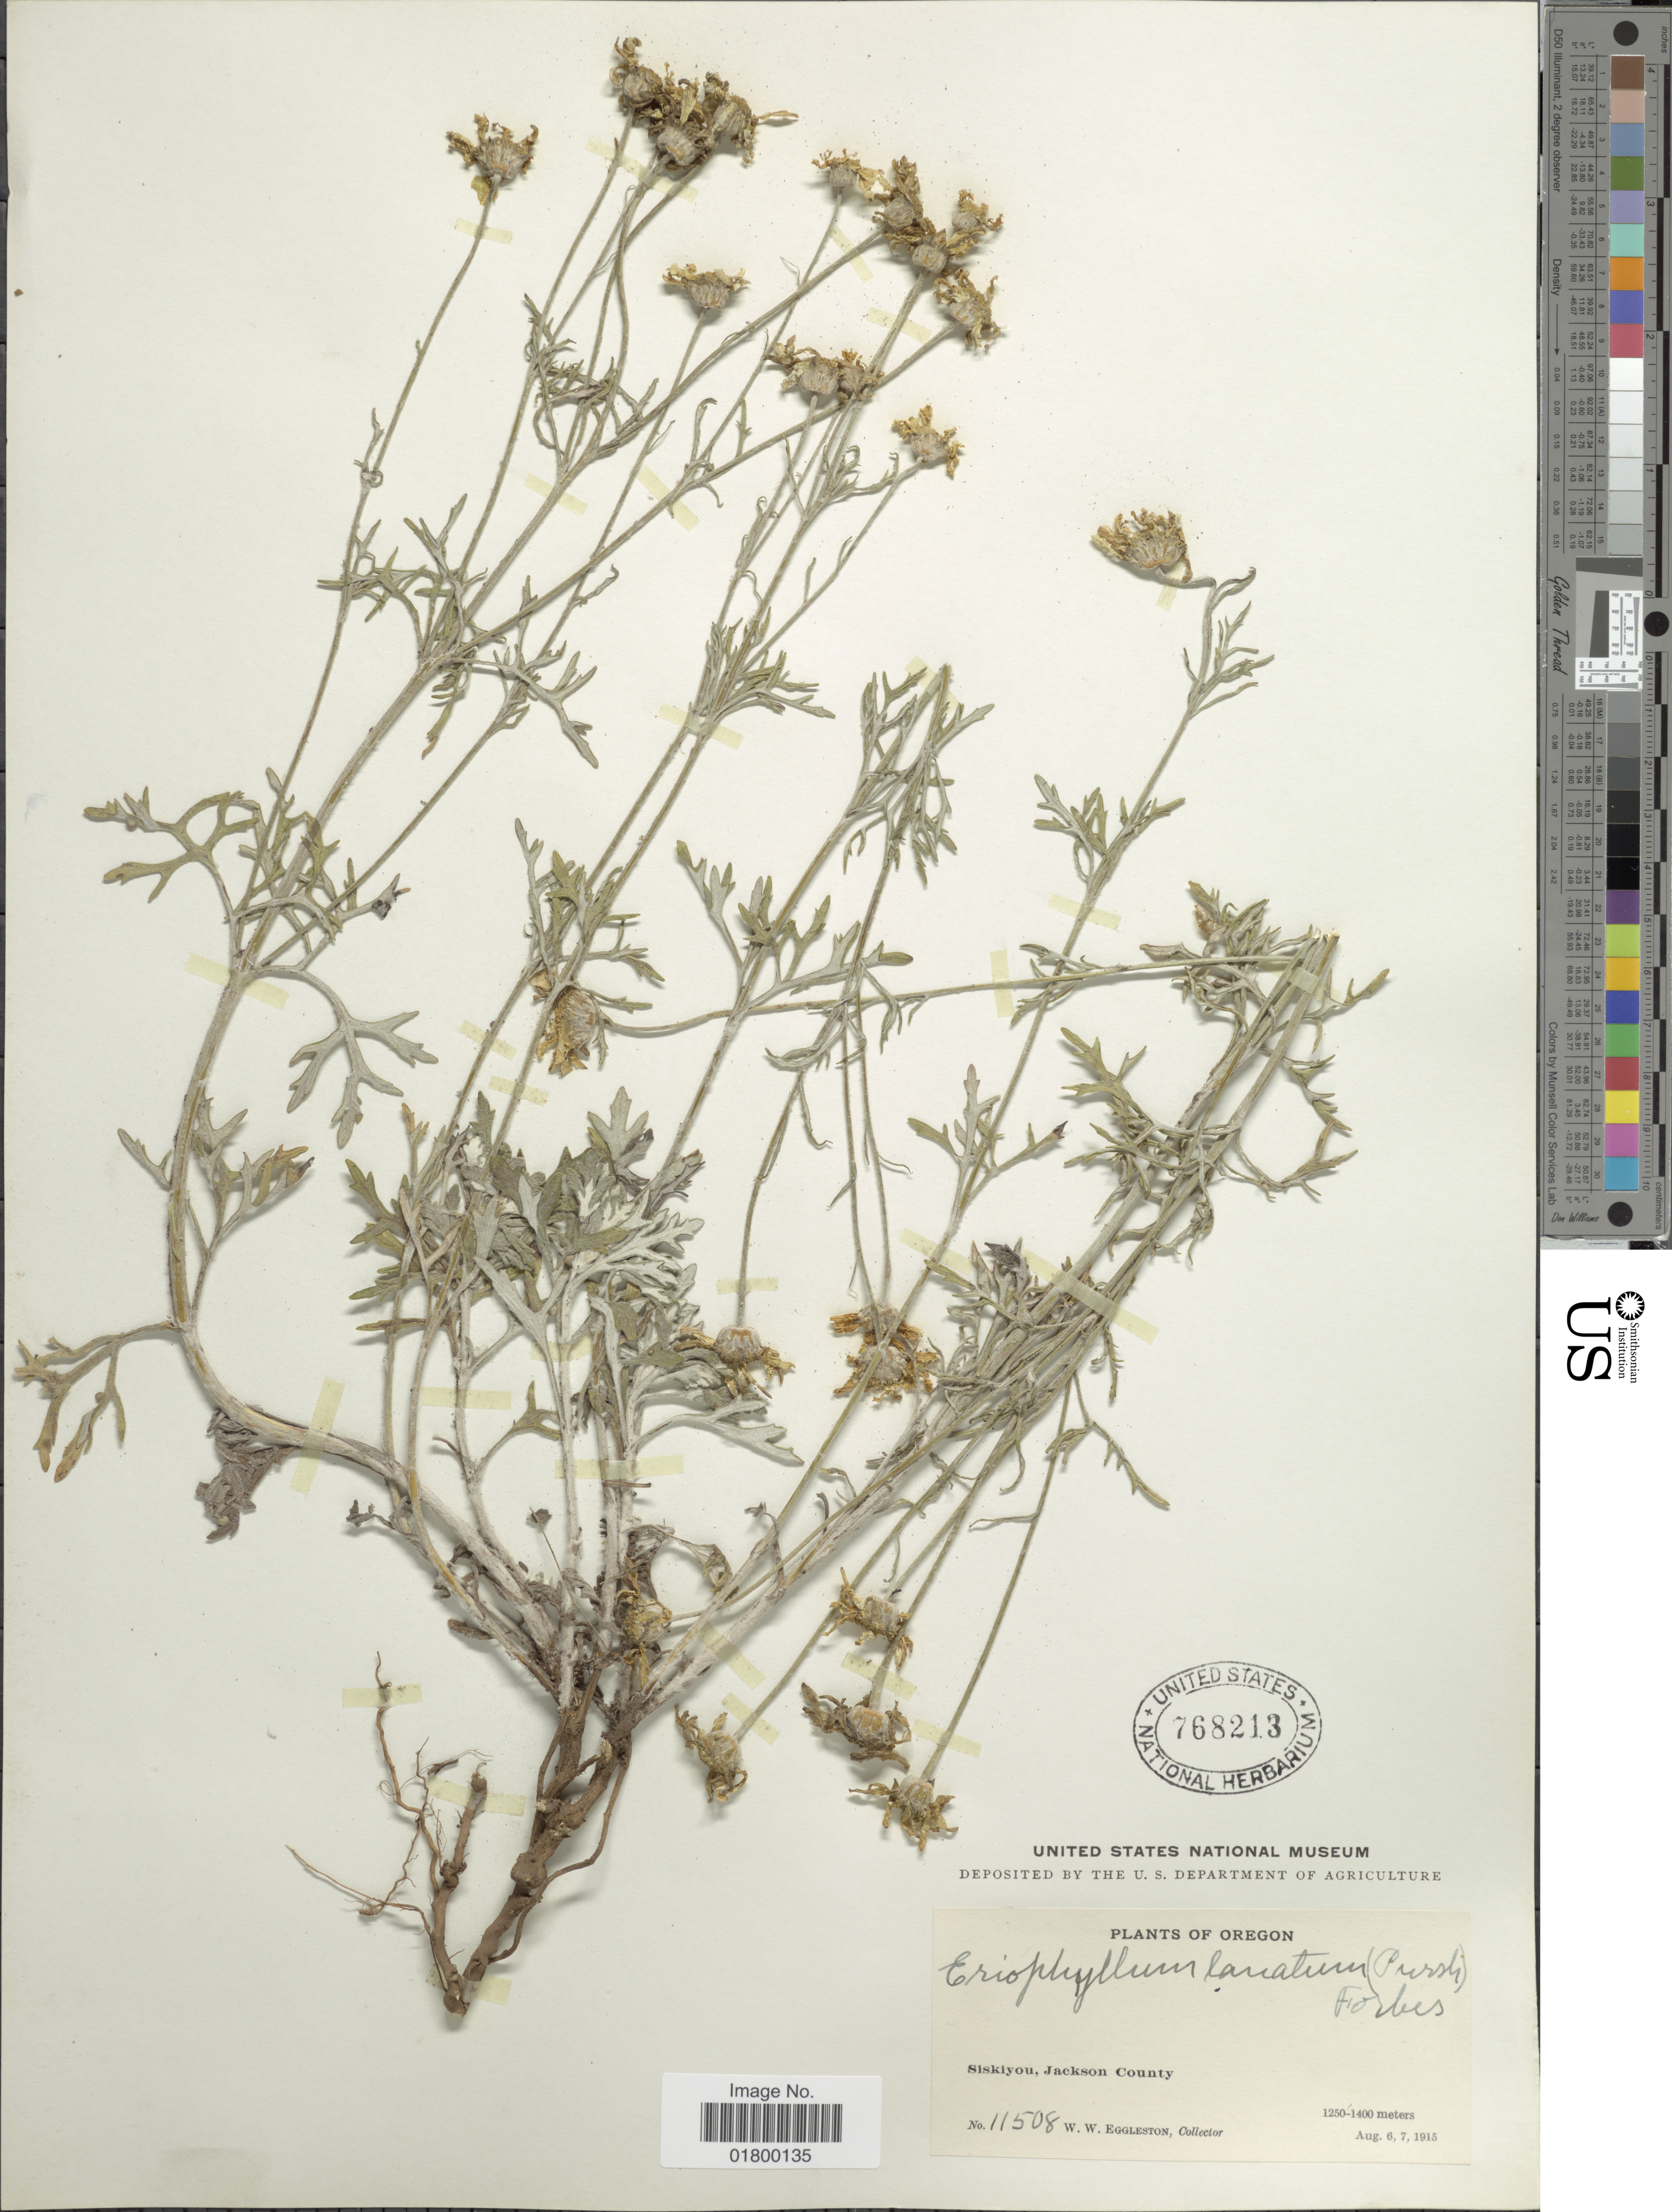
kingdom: Plantae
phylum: Tracheophyta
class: Magnoliopsida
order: Asterales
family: Asteraceae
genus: Eriophyllum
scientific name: Eriophyllum lanatum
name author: (Pursh) J. Forbes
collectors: W. W. Eggleston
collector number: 11508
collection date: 1915-07-06/1915-08-07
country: United States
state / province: Oregon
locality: Siskiyou, Jackson County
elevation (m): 1250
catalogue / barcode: US 768213